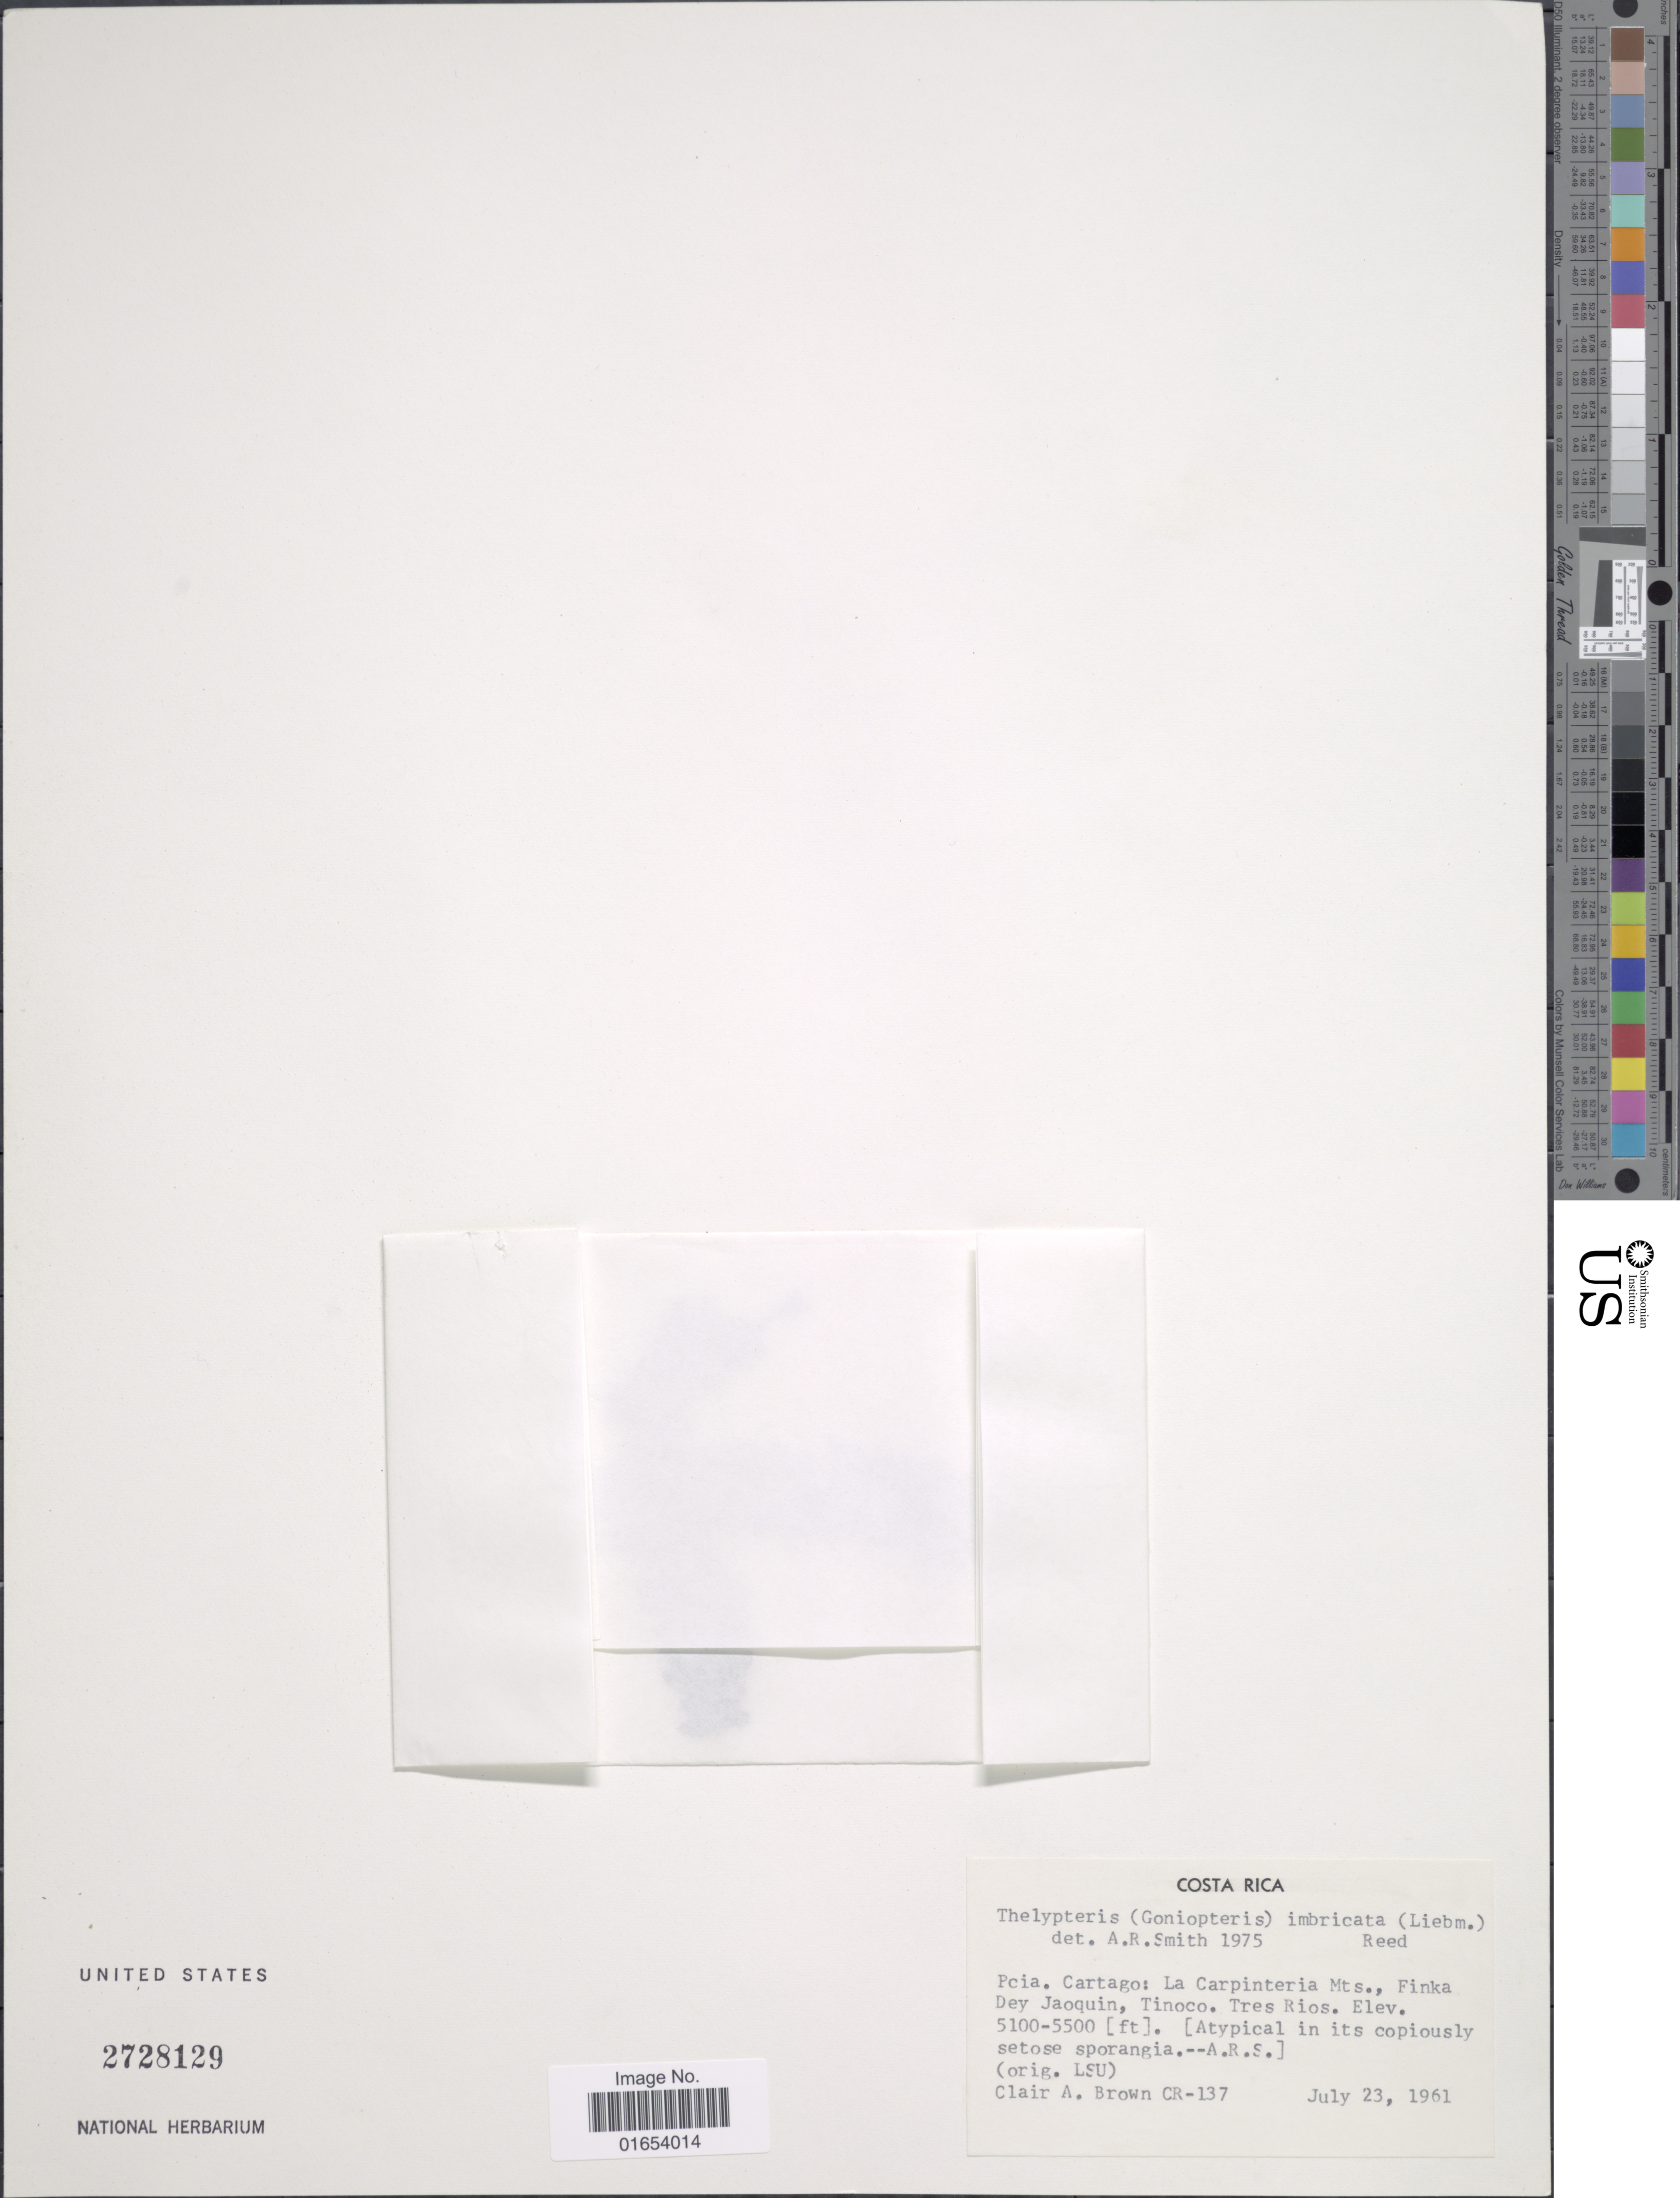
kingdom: Plantae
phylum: Tracheophyta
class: Polypodiopsida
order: Polypodiales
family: Thelypteridaceae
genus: Goniopteris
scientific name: Goniopteris imbricata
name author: (Liebm.) Á. Löve & D. Löve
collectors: C. A. Brown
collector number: CR-137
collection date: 1961-07-23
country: Costa Rica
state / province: Cartago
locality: Pcia. Cartago: La Carpinteria Mts., Finka dey Jaoquin, Tinoco, Tres Rios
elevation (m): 1554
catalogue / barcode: US 2728129